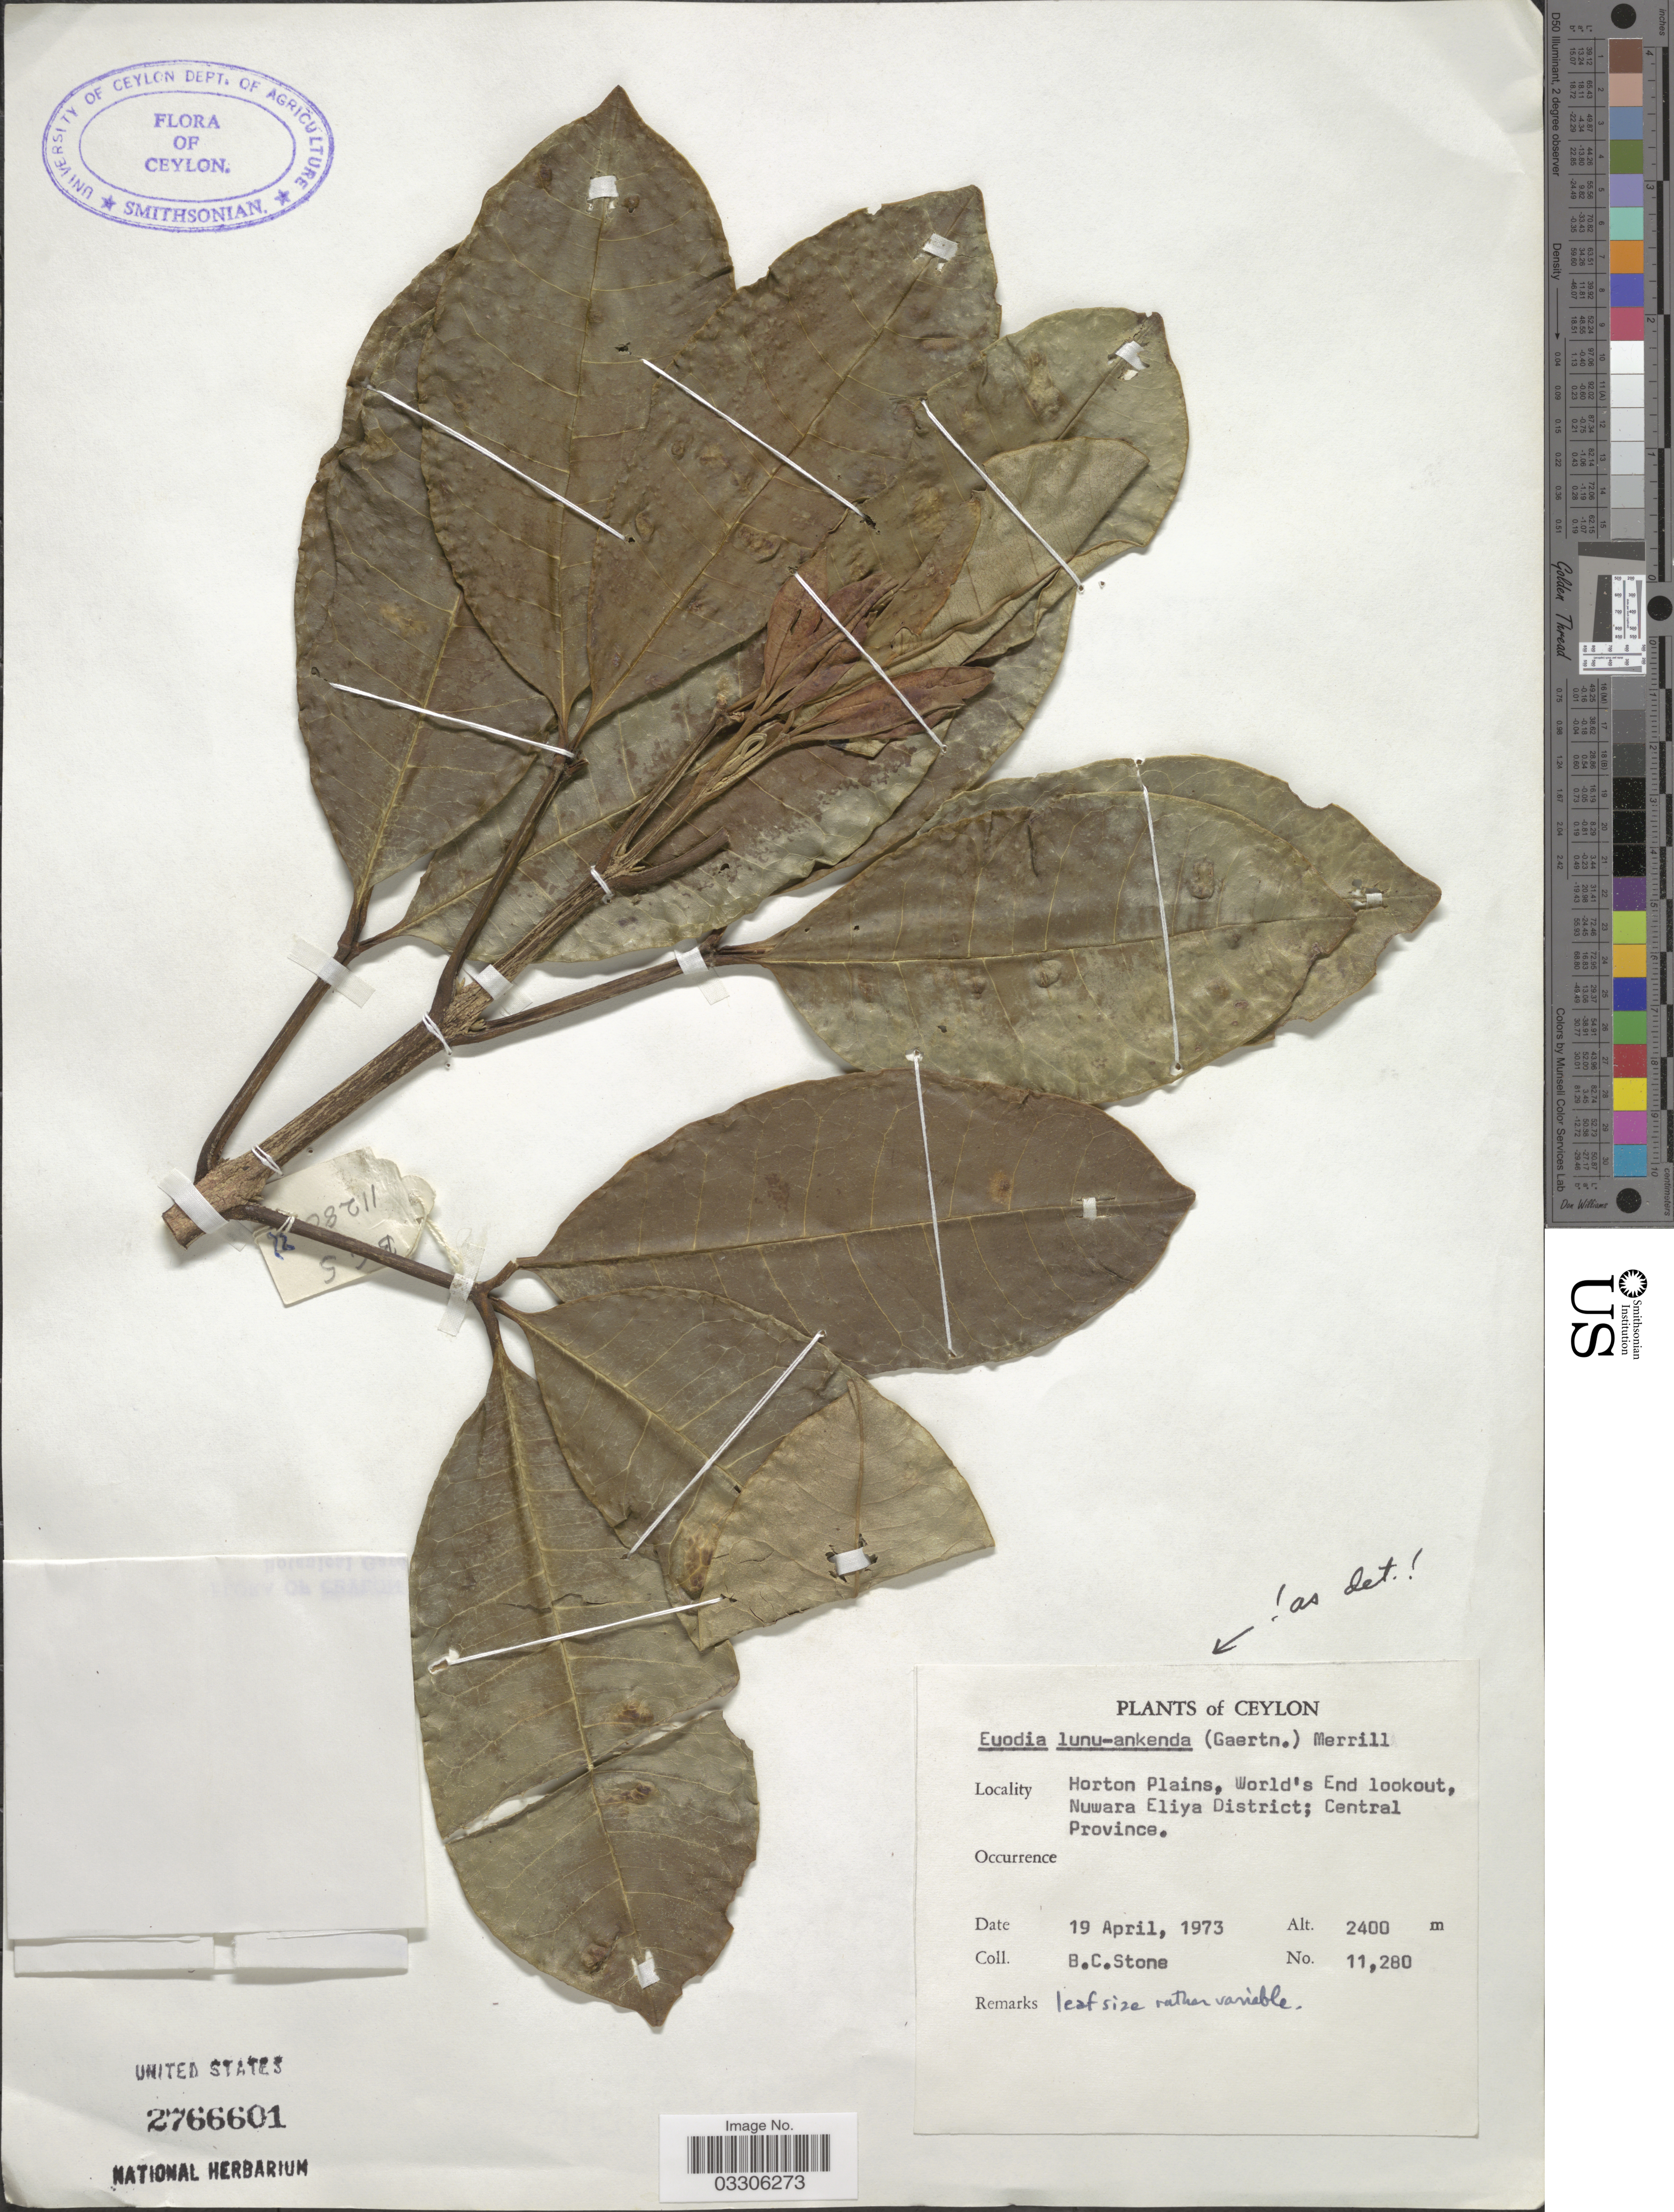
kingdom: Plantae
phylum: Tracheophyta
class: Magnoliopsida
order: Sapindales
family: Rutaceae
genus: Melicope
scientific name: Melicope lunu-ankenda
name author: (Gaertn.) T.G. Hartley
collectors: B. C. Stone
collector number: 11280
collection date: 1973-04-19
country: Sri Lanka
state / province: Central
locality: Ceylon. Horton Plains, World's End lookout, Nuwara Eliya District.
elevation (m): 2400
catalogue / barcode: US 2766601